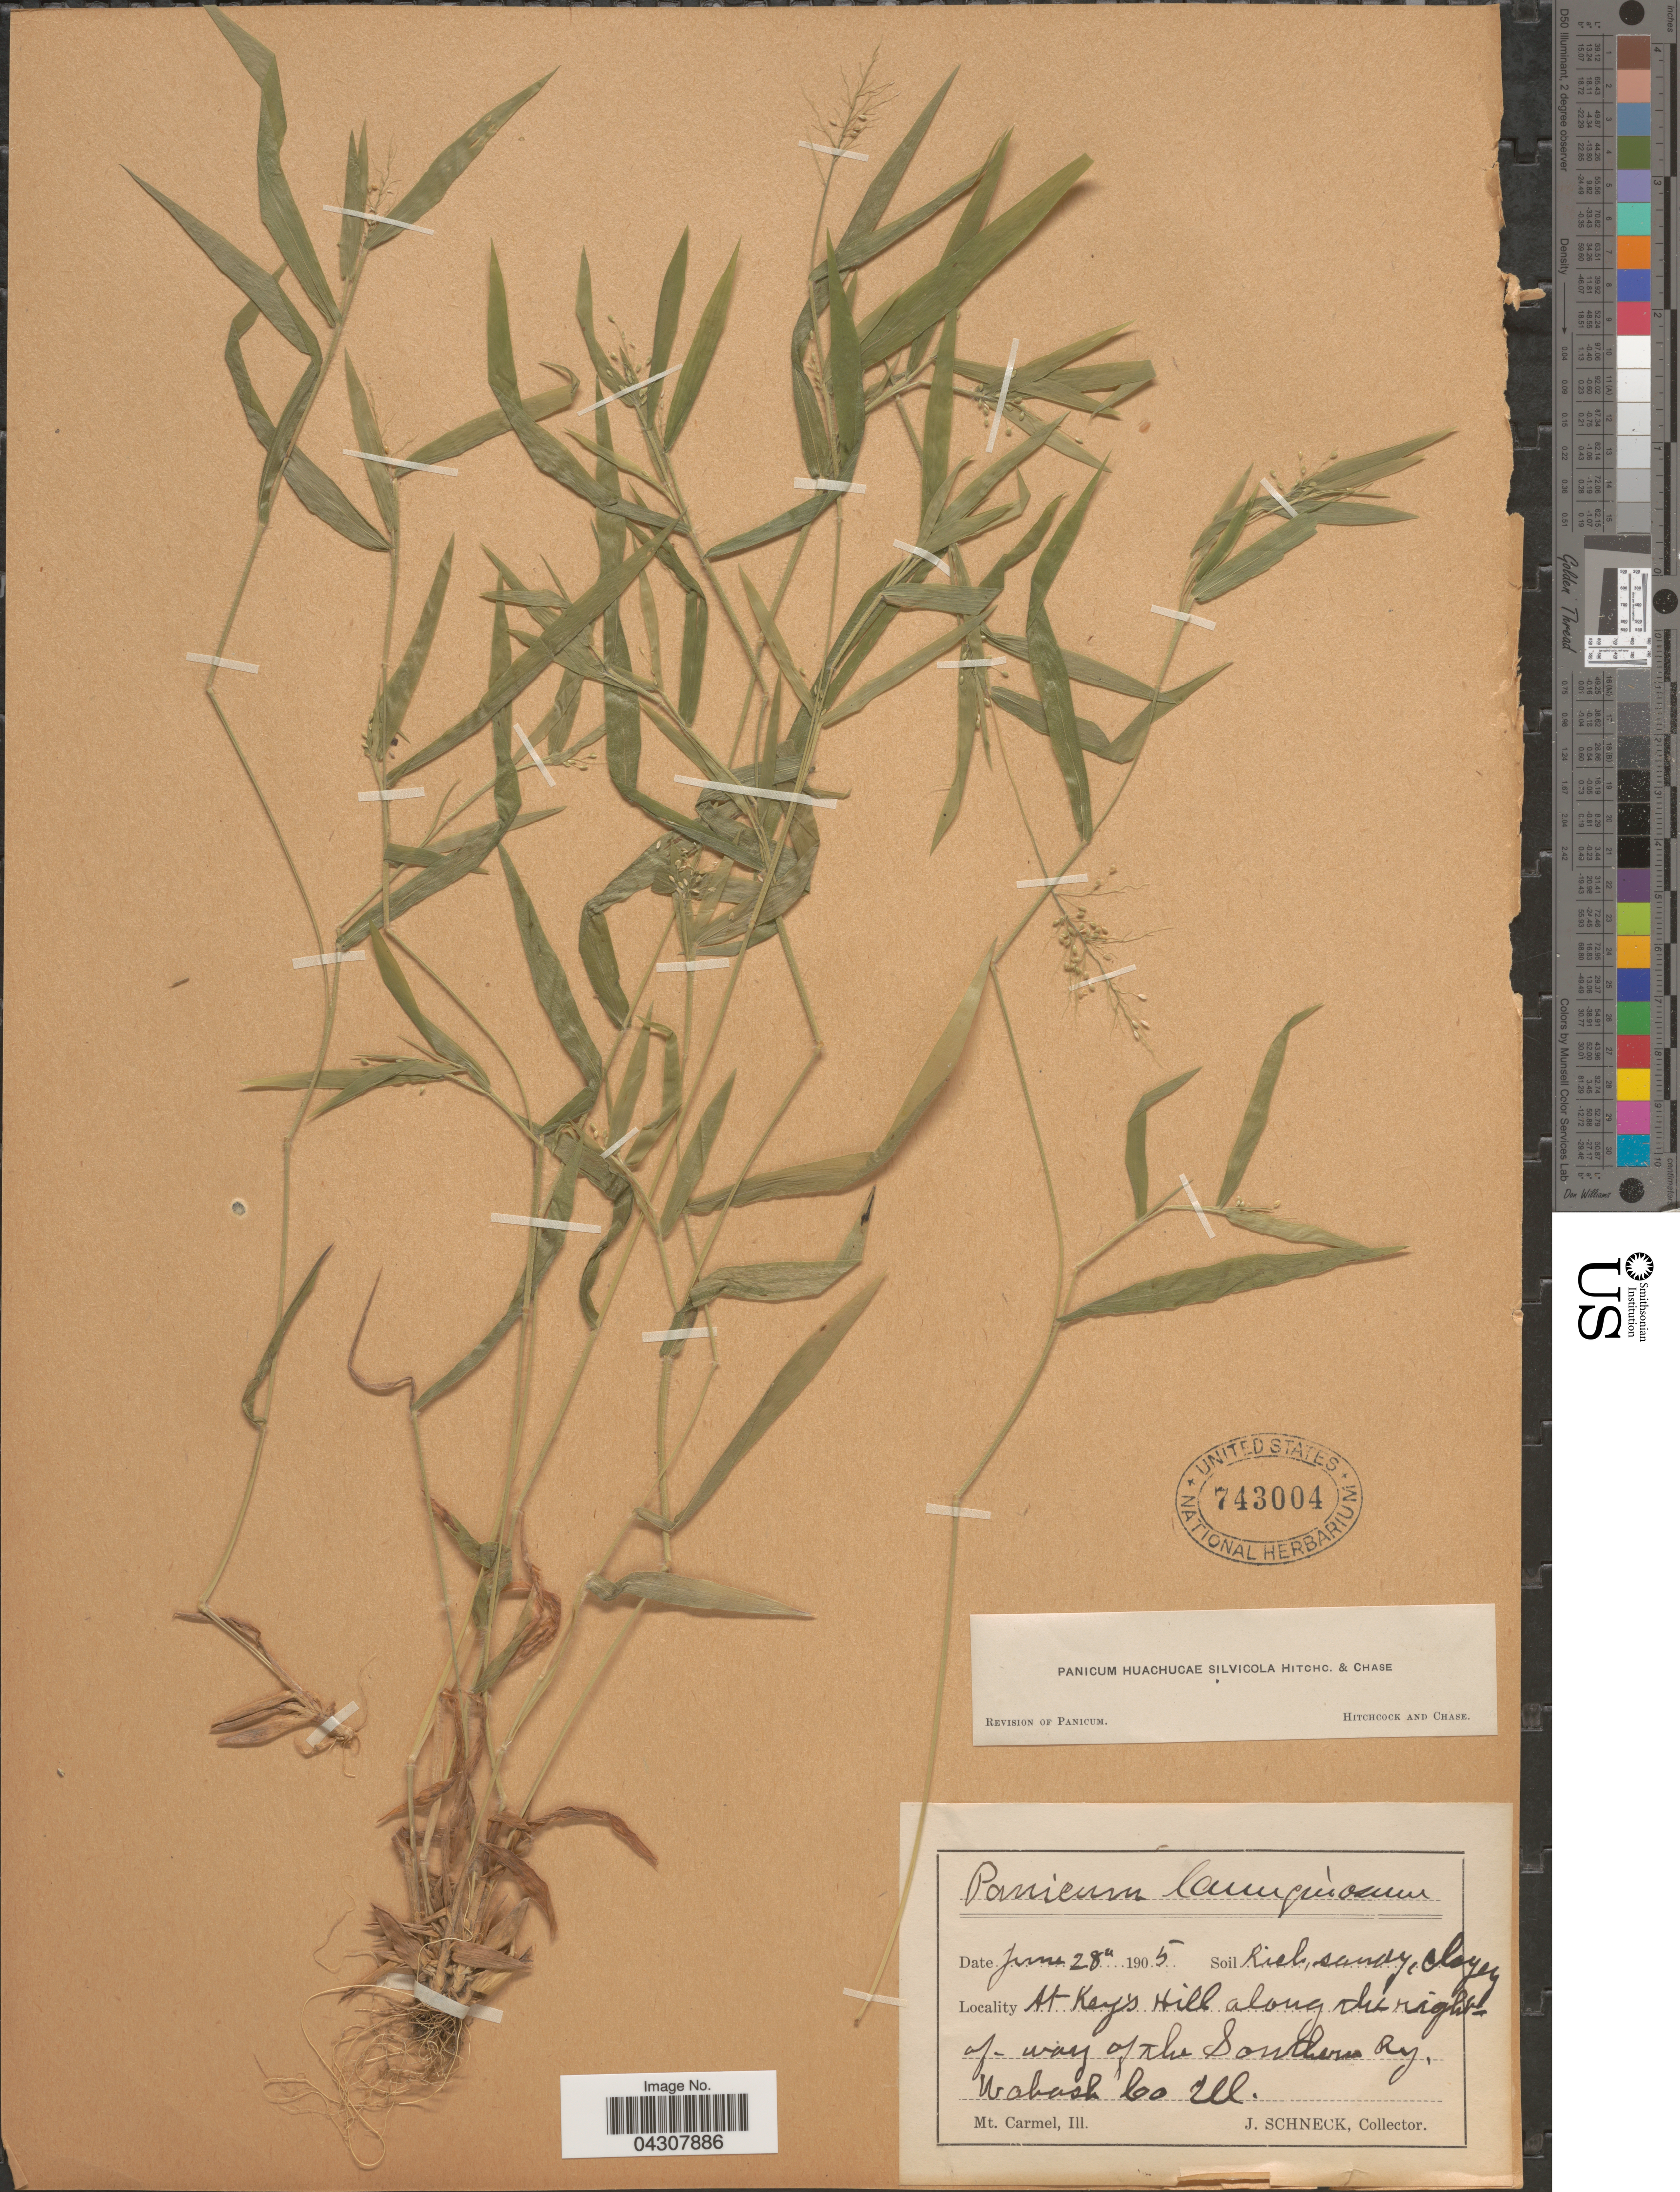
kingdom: Plantae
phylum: Tracheophyta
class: Liliopsida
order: Poales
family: Poaceae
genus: Dichanthelium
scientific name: Dichanthelium acuminatum var. acuminatum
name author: (Sw.) Gould & C.A. Clark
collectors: J. Schneck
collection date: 1905-06-28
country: United States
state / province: Illinois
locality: At Key's Hill along the right-of-way of the Southern Ry. Wabash Co.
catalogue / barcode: US 743004